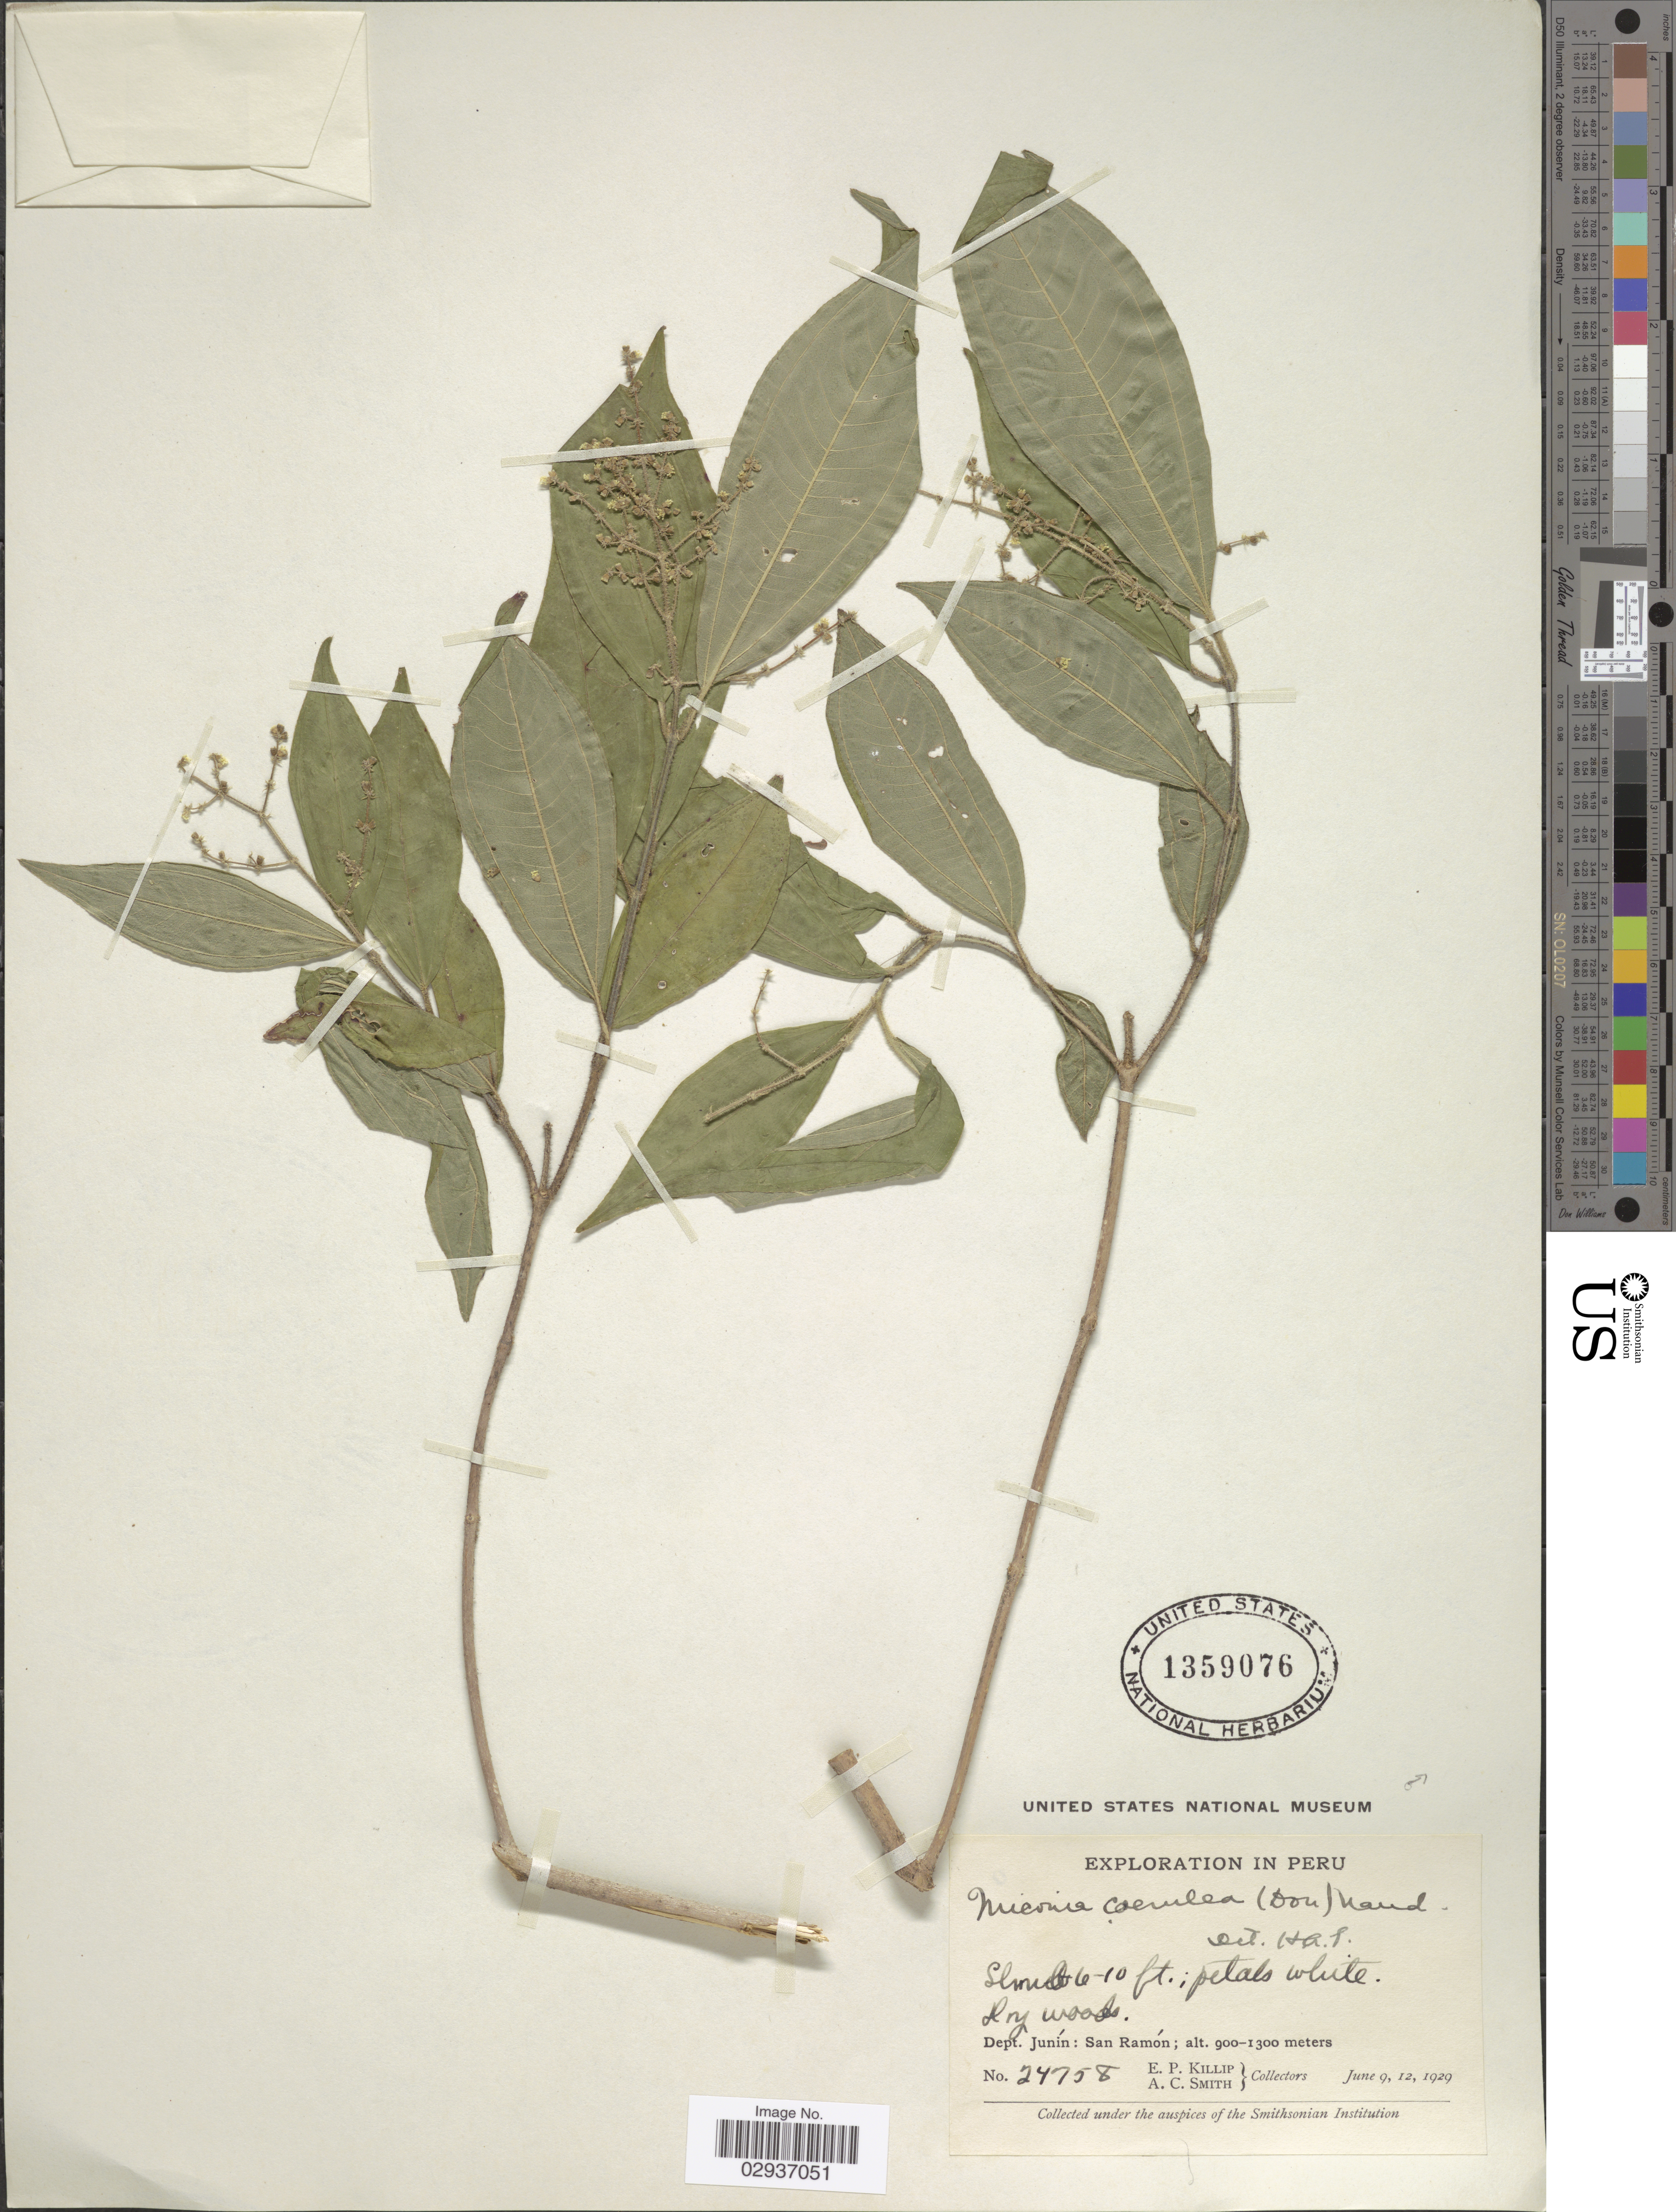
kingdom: Plantae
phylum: Tracheophyta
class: Magnoliopsida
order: Myrtales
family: Melastomataceae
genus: Miconia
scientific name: Miconia caerulea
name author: (D. Don) Naudin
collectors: E. P. Killip & A. C. Smith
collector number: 24758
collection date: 1929-06-09/1929-06-12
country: Peru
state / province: Junín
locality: Dept. Junín: San Ramón.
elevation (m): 900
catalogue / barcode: US 1359076